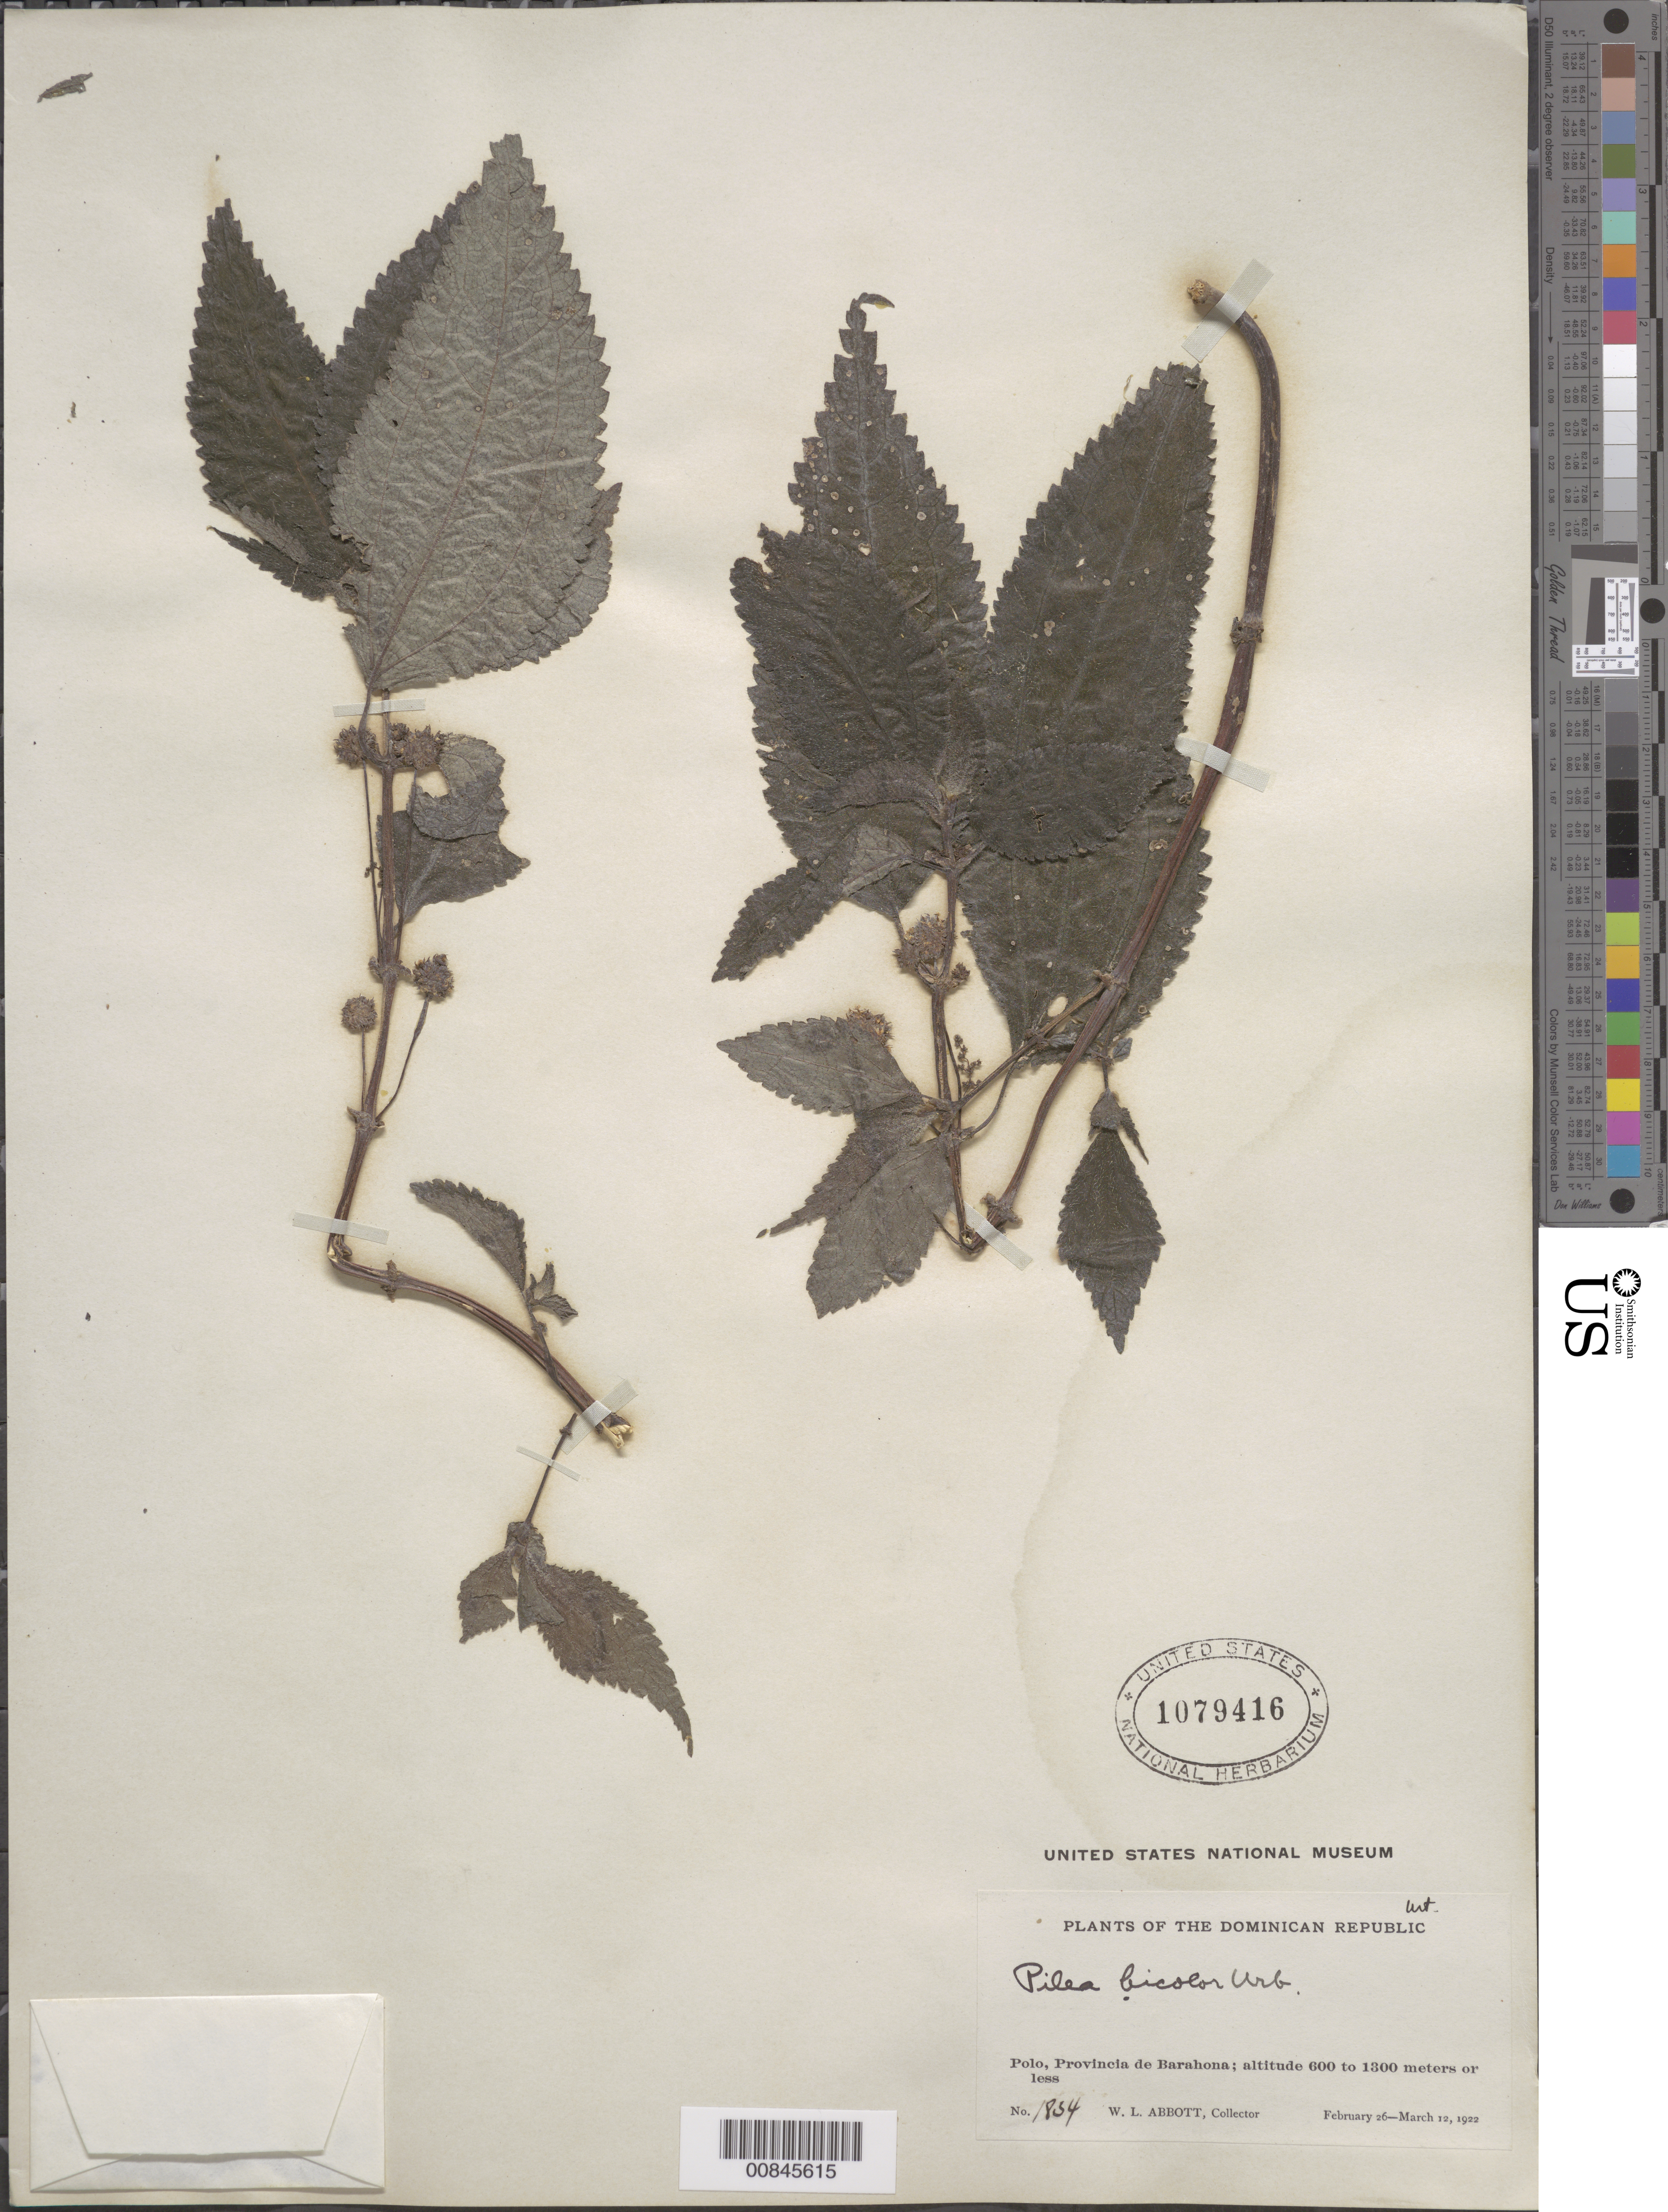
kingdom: Plantae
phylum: Tracheophyta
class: Magnoliopsida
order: Rosales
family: Urticaceae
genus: Pilea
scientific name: Pilea bicolor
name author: Urb.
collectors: W. L. Abbott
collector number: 1834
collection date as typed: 26 Feb 1922 to 12 Mar 1922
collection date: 1922-02-26/1922-03-12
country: Dominican Republic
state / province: Barahona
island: Hispaniola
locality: Polo.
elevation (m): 600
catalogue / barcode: US 1079416